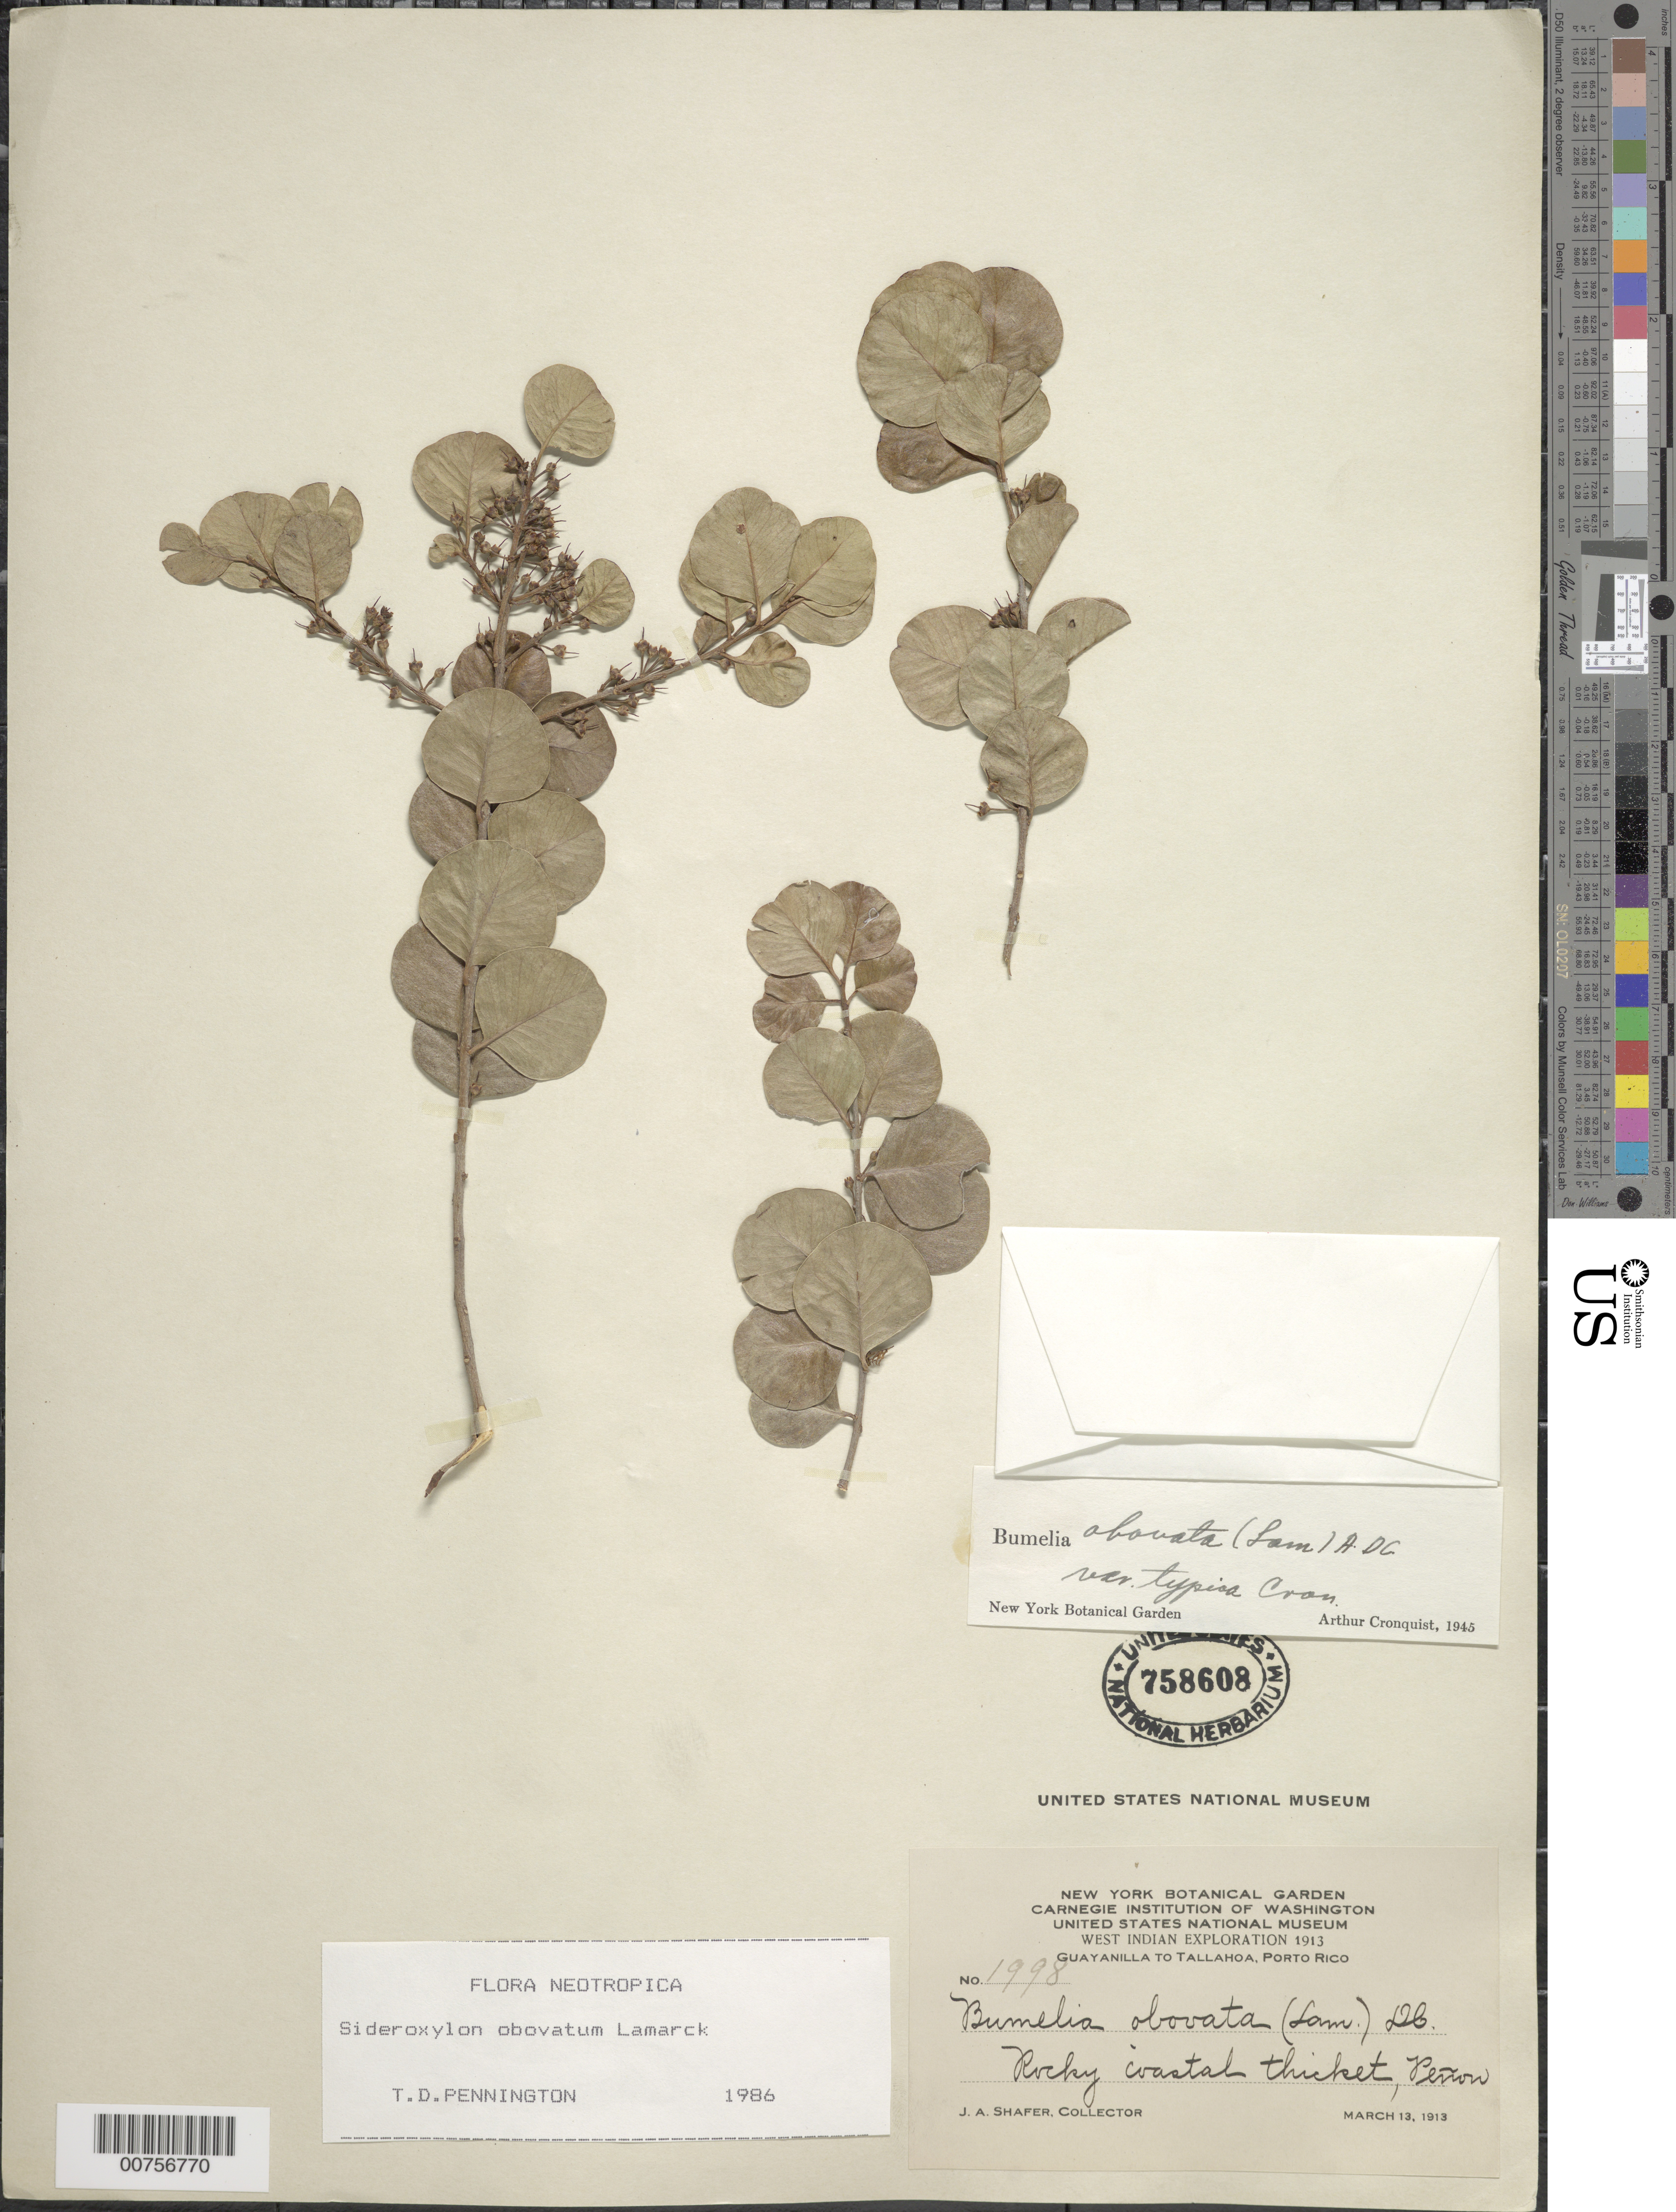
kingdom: Plantae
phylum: Tracheophyta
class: Magnoliopsida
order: Ericales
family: Sapotaceae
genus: Sideroxylon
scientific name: Sideroxylon obovatum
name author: Lam.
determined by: Pennington, T. D., (K)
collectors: J. A. Shafer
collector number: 1998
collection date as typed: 13 Mar 1913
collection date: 1913-03-13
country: Puerto Rico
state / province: Guayanilla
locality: Guayanilla to Tallahoa.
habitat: Rocky coastal thicket, Peñon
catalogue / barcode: US 758608